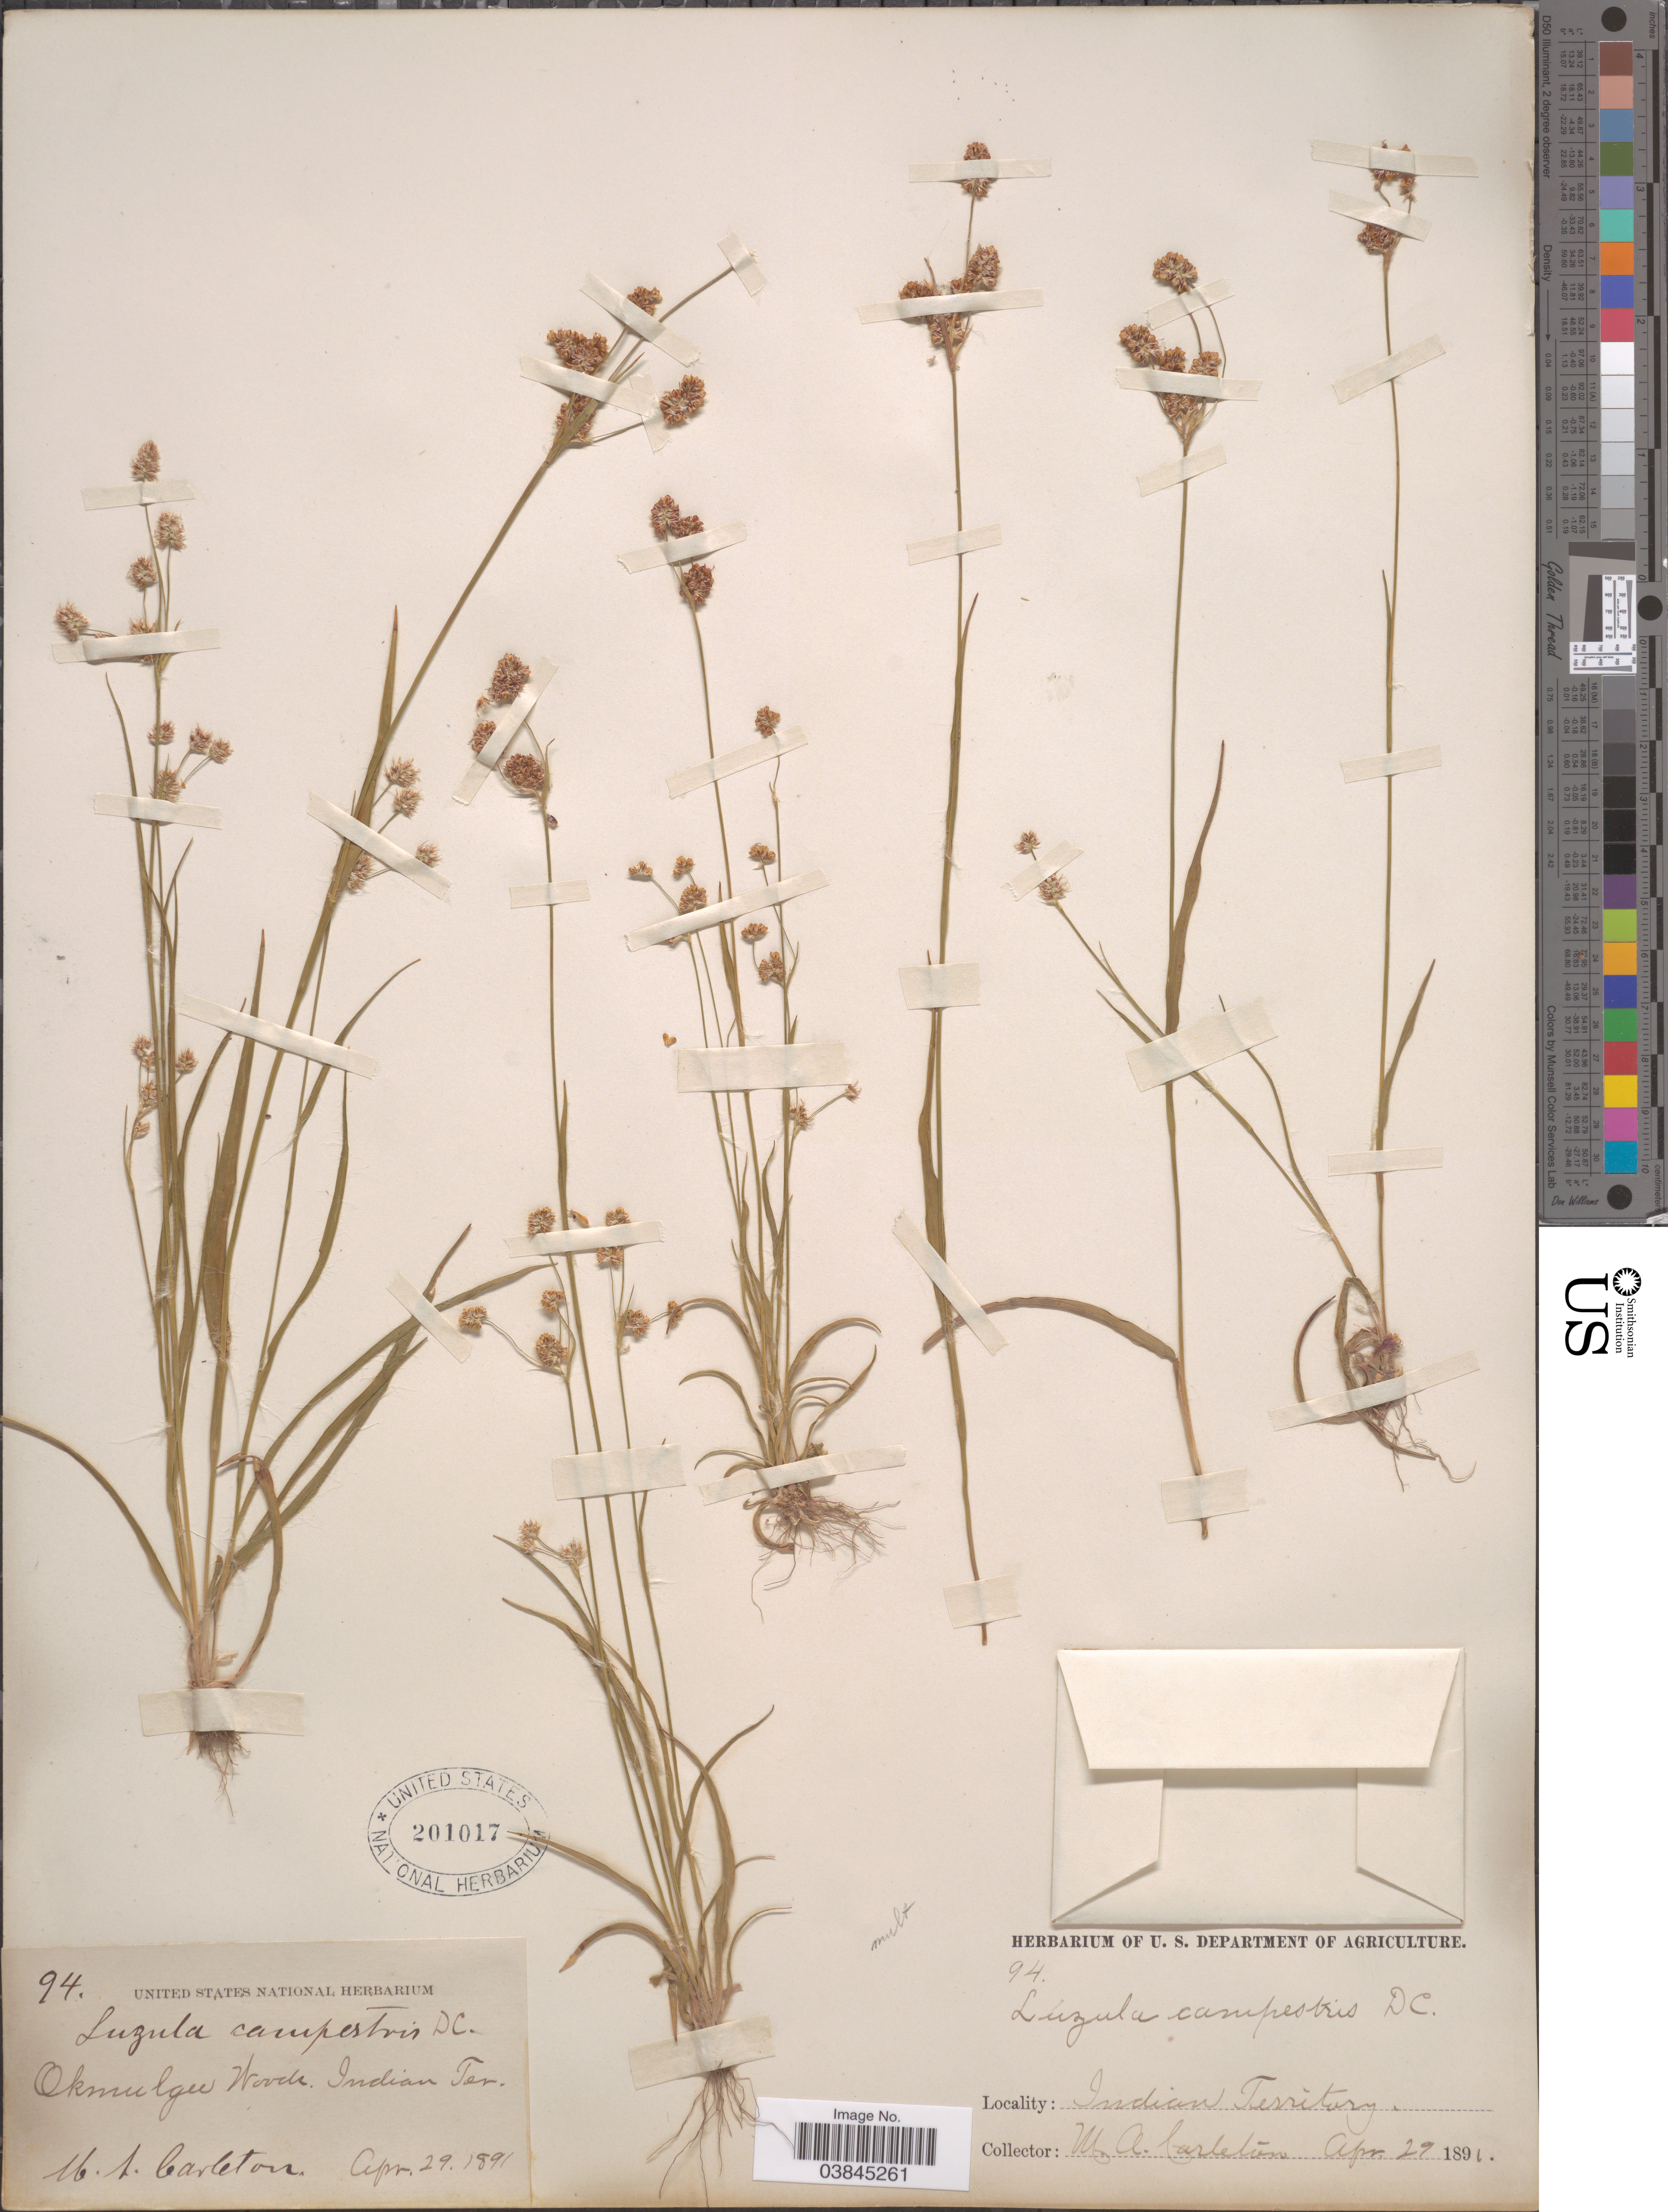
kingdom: Plantae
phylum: Tracheophyta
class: Liliopsida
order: Poales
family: Juncaceae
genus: Luzula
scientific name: Luzula campestris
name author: (L.) DC.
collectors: M. A. Carleton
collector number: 94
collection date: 1891-04-29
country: United States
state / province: Oklahoma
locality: Okmulgu Woods. Indian Territory.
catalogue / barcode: US 201017